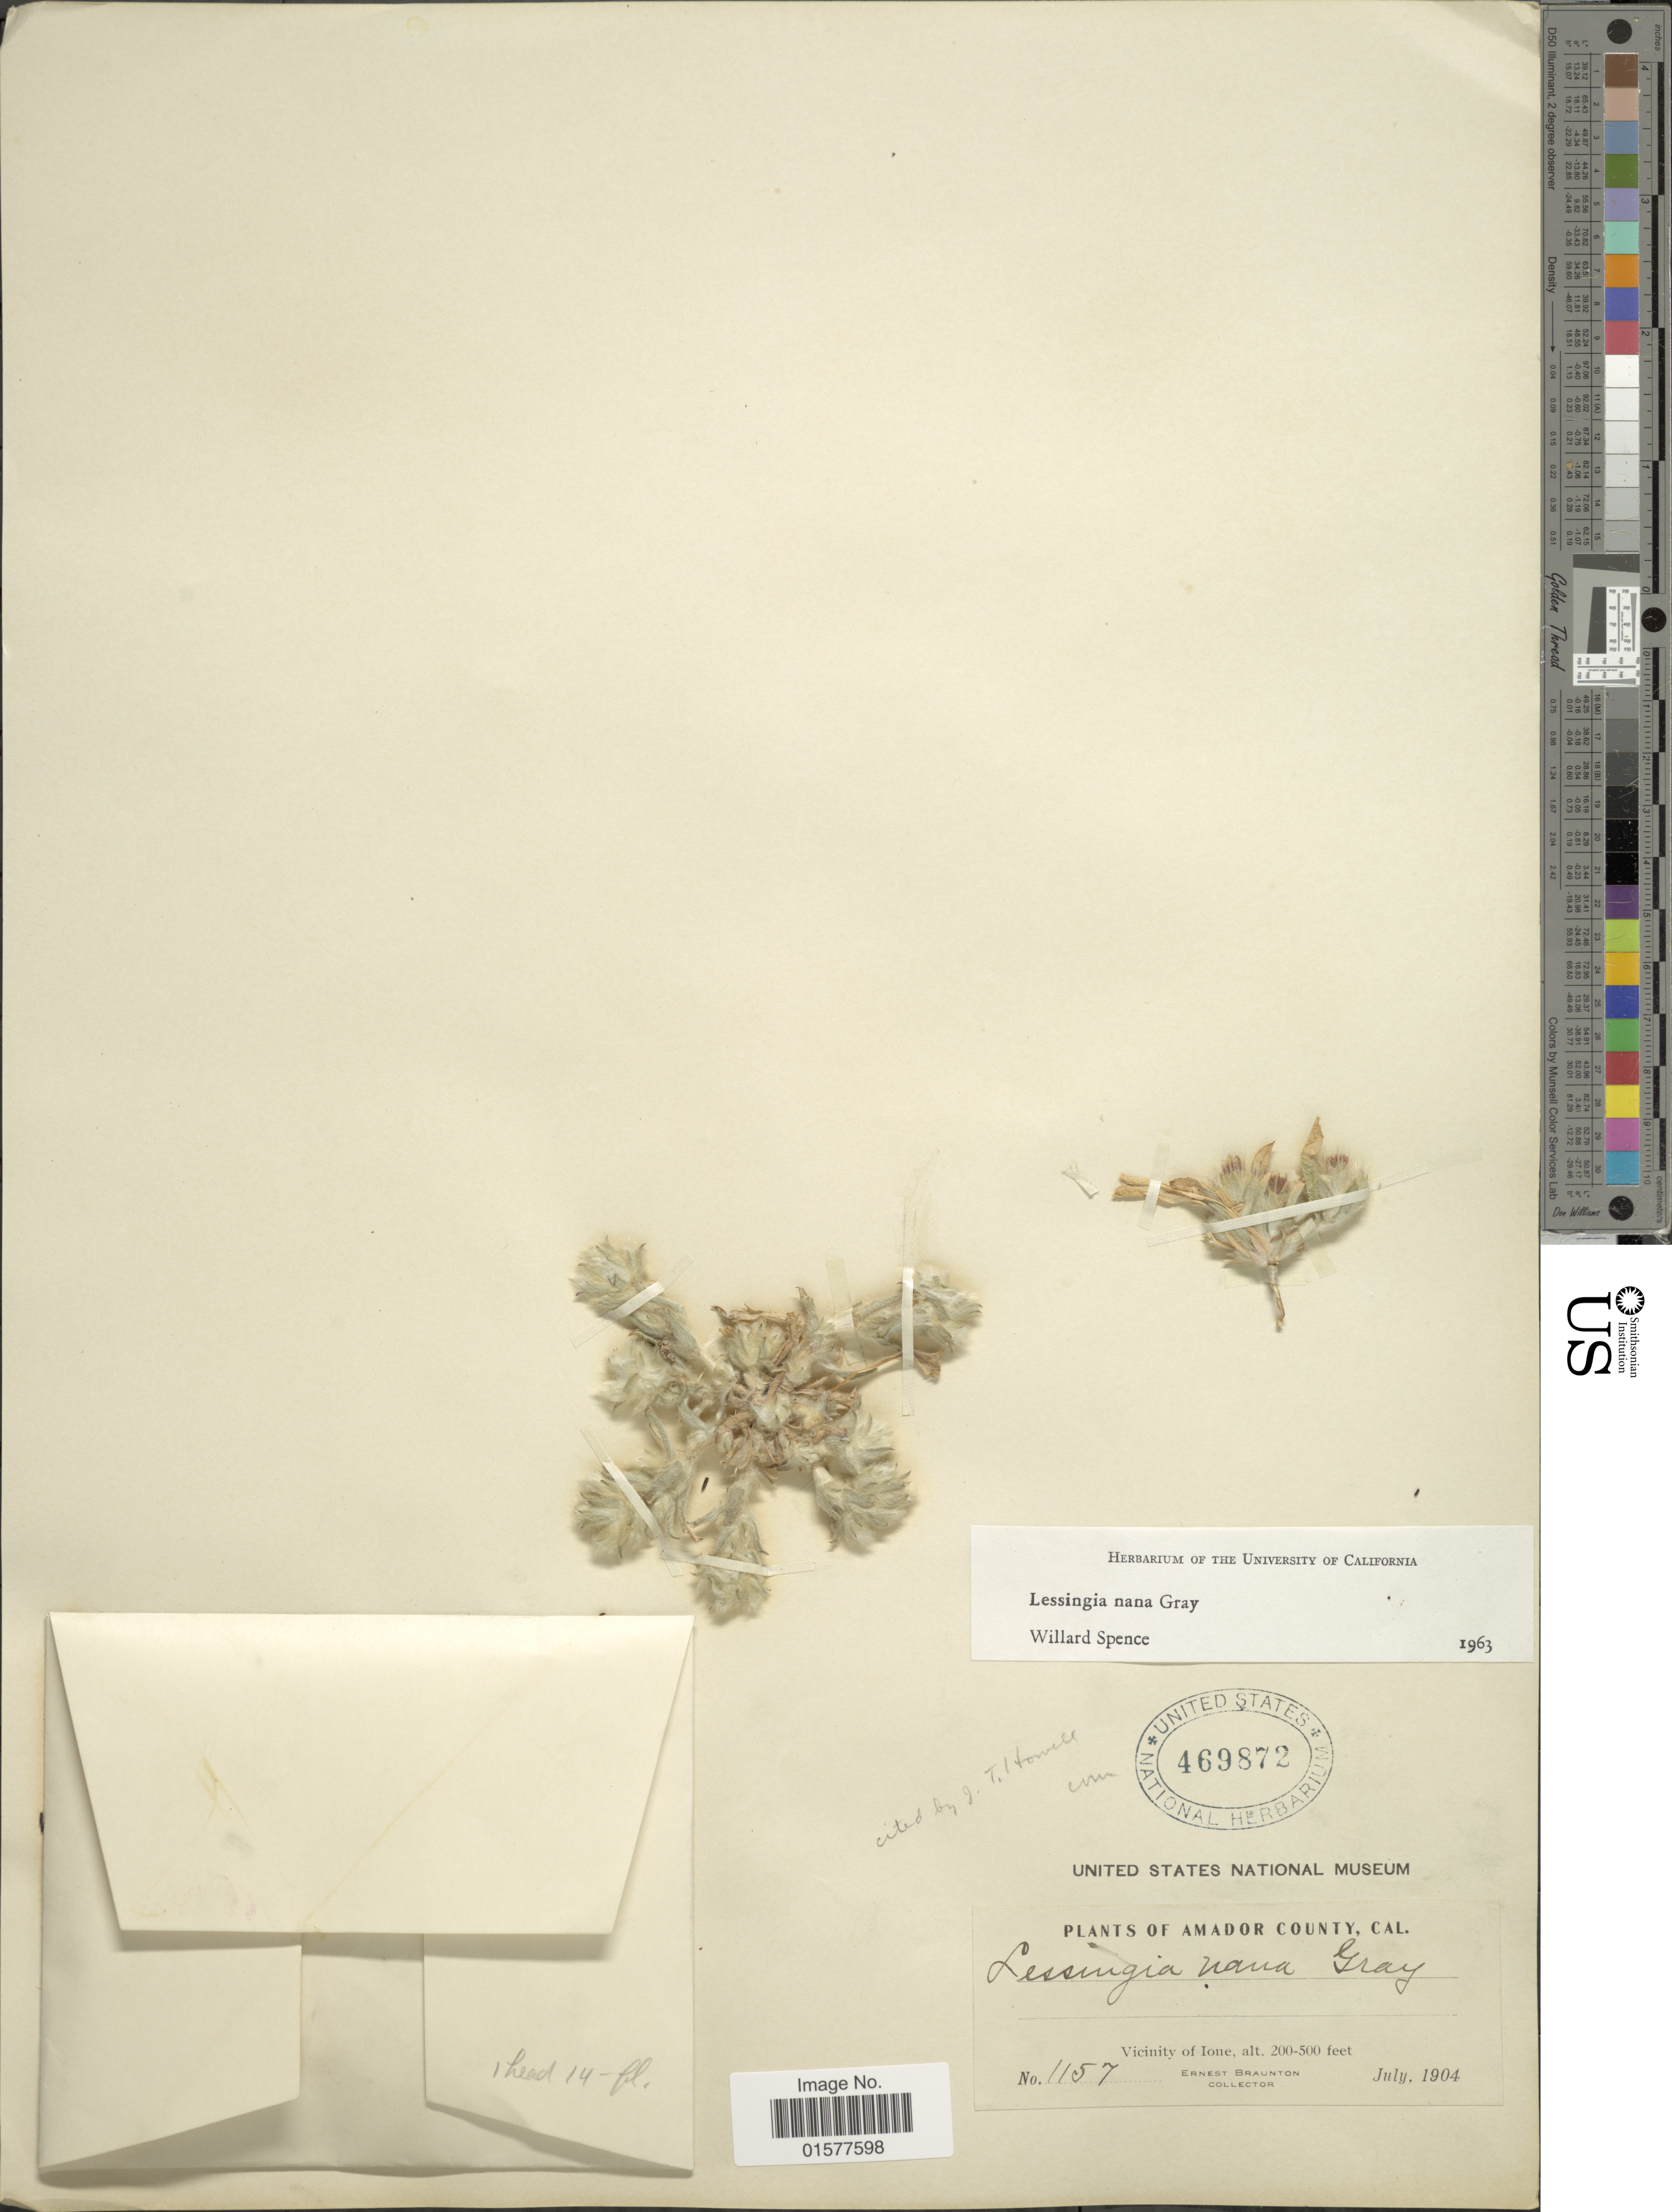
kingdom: Plantae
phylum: Tracheophyta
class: Magnoliopsida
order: Asterales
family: Asteraceae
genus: Lessingia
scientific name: Lessingia nana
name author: A. Gray in Benth.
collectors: E. Braunton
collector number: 1157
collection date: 1904-07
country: United States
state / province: California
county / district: Amador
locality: Amador County, Cal., Vicinity of Ione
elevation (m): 61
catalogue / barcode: US 469872